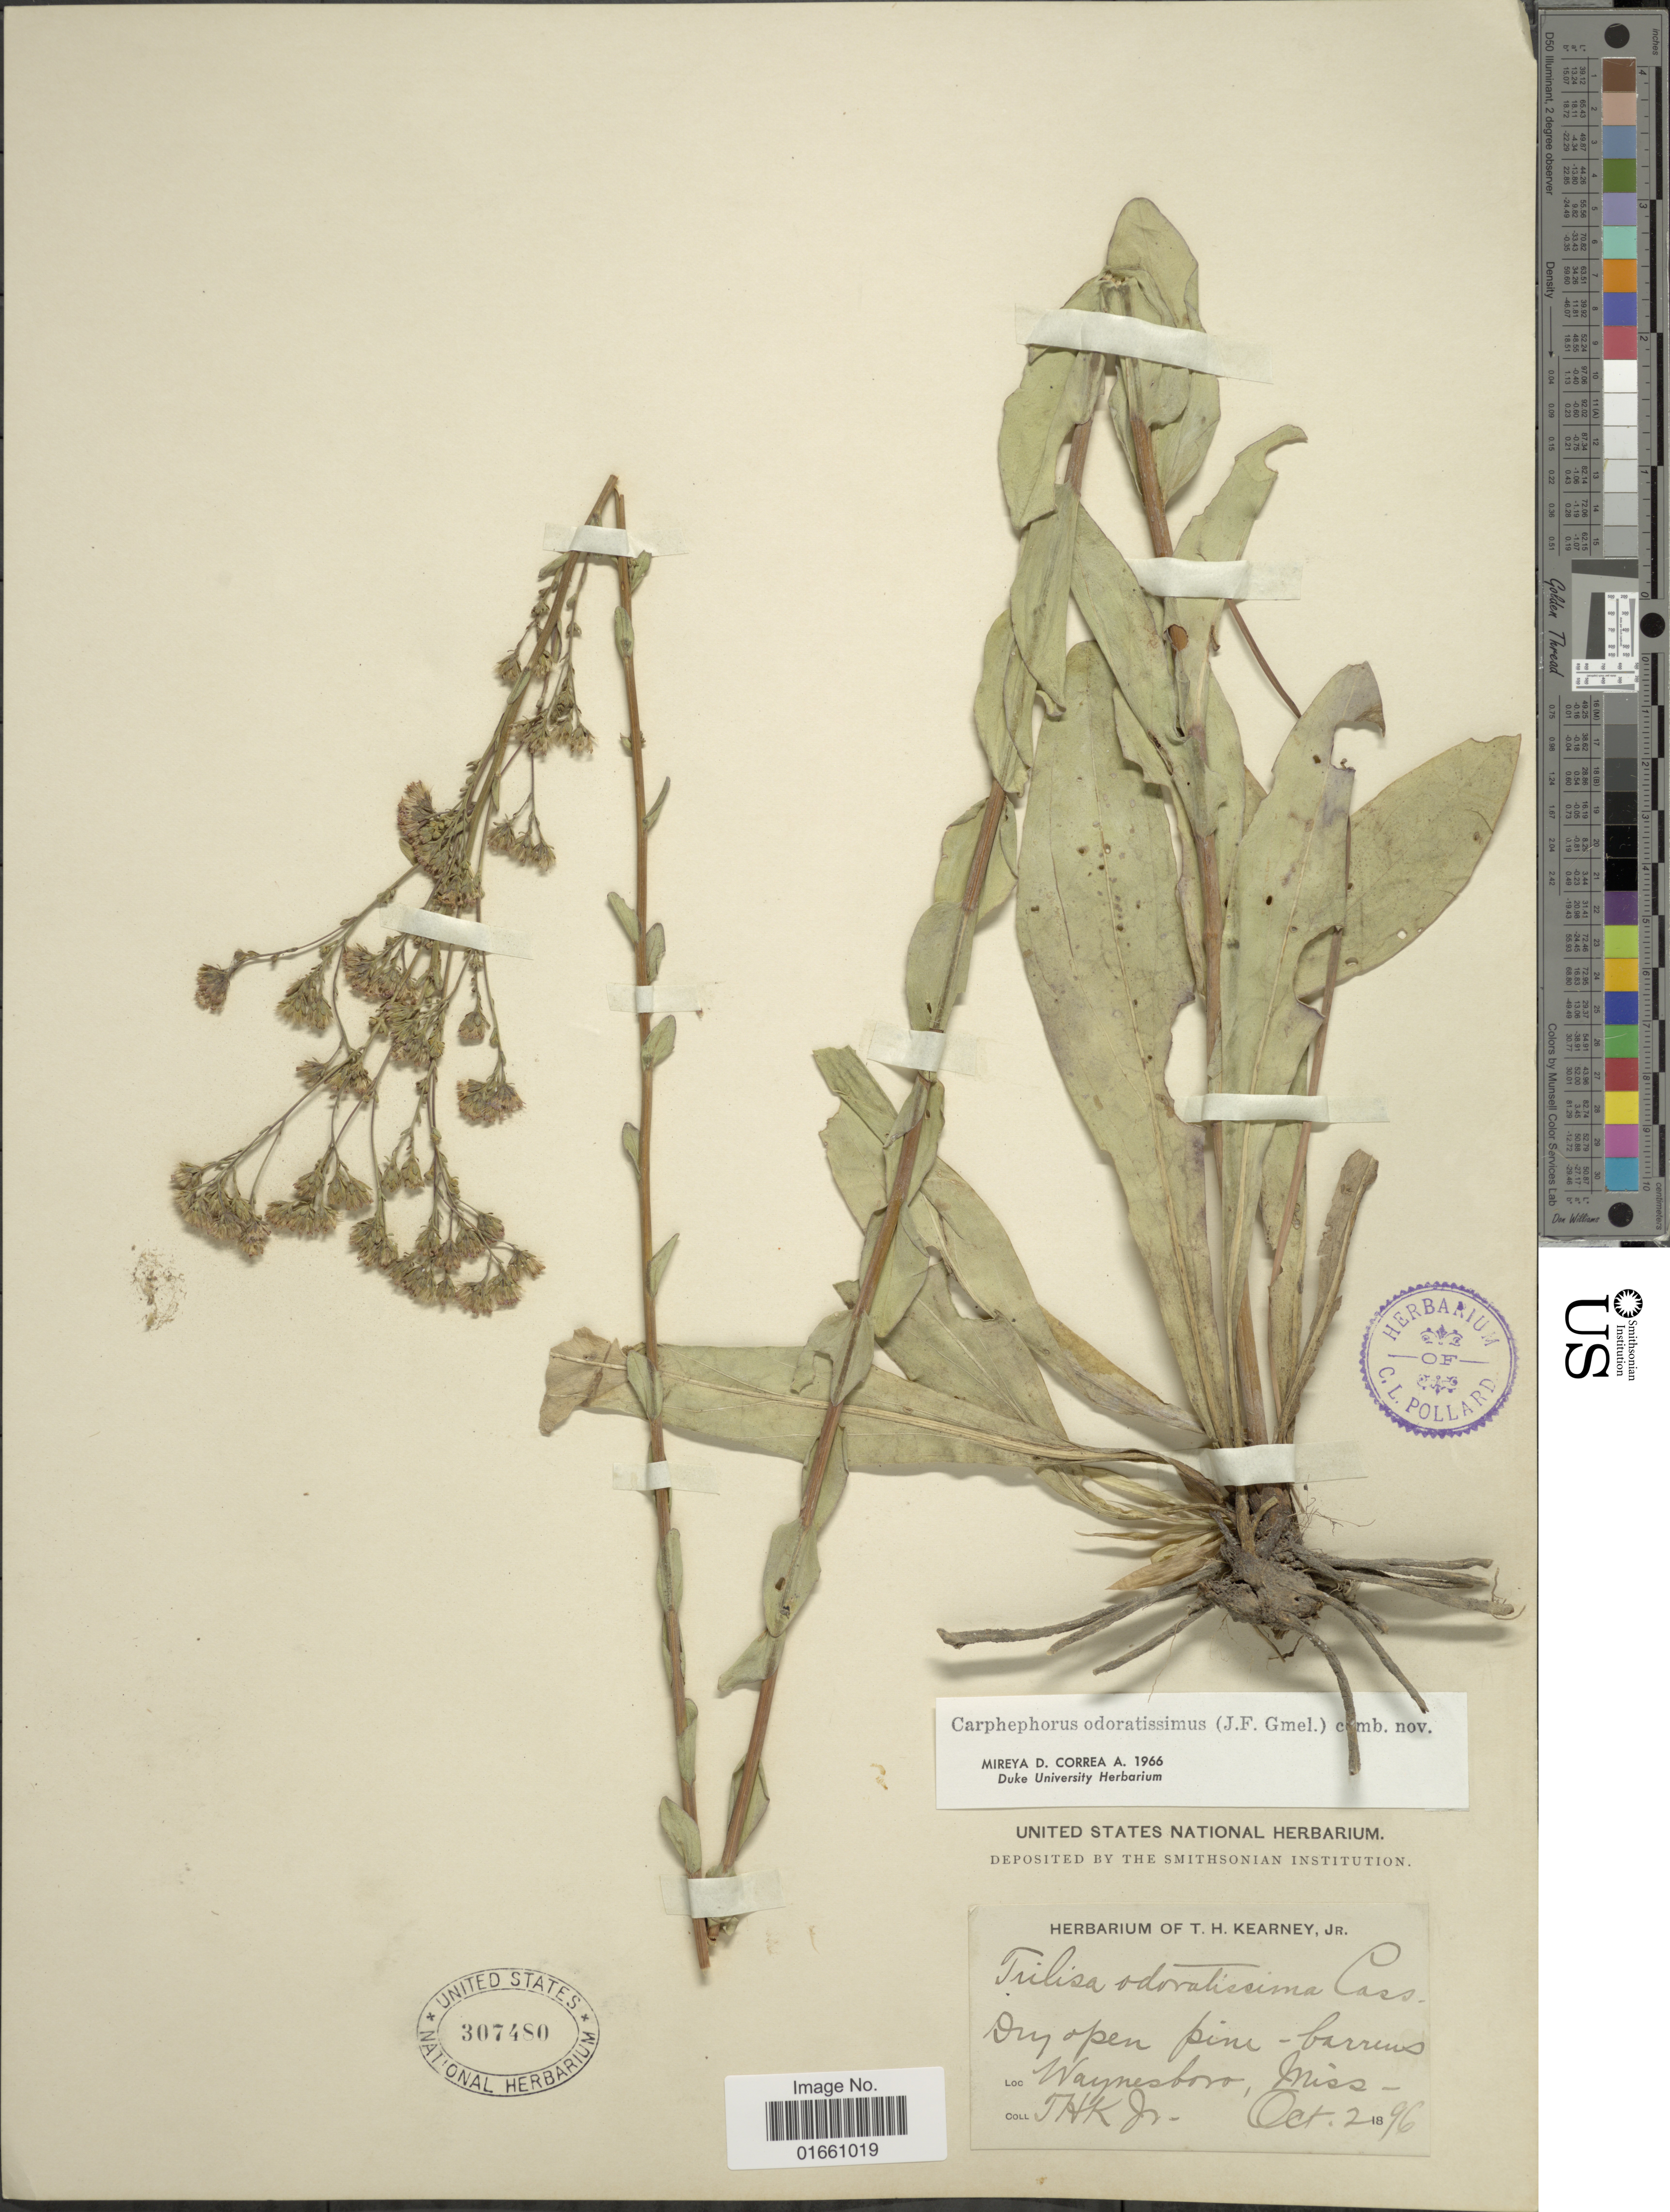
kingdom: Plantae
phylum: Tracheophyta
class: Magnoliopsida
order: Asterales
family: Asteraceae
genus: Trilisa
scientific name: Trilisa odoratissima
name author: (J.F. Gmel.) Cass.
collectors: T. H. Kearney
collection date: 1896-10-02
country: United States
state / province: Mississippi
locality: Dry open pine-barrens, Waynesboro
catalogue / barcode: US 307480